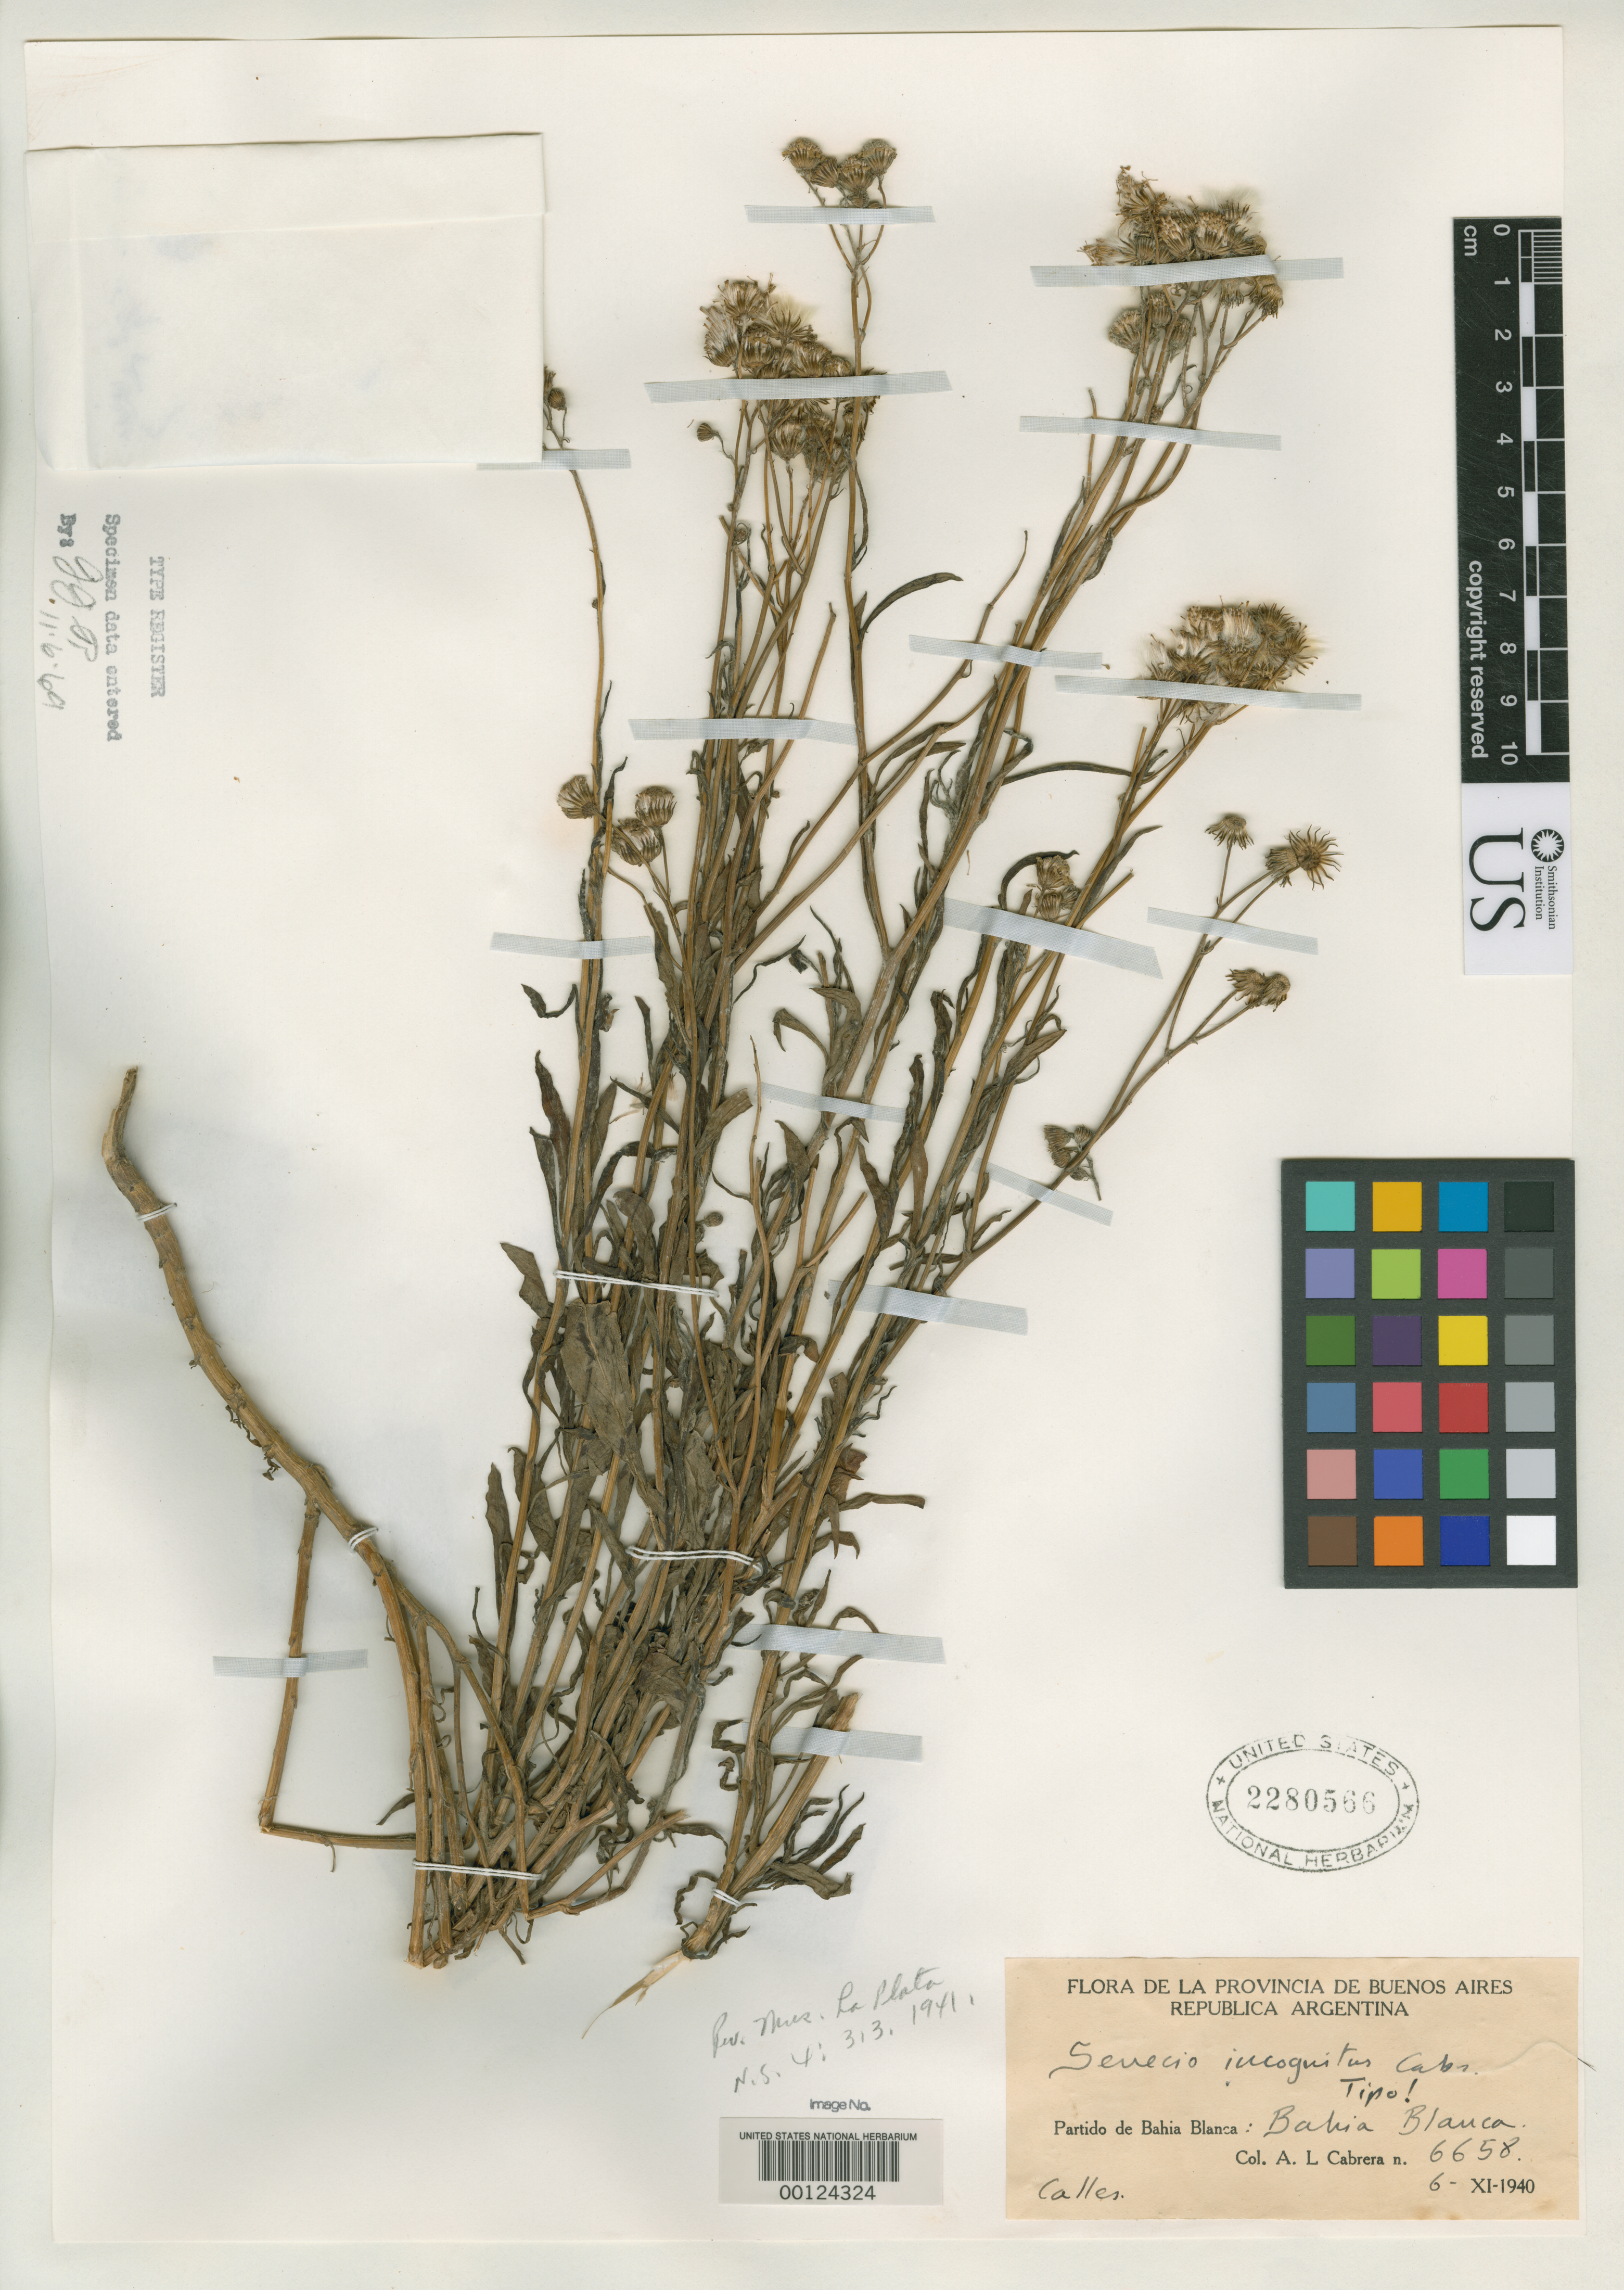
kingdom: Plantae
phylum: Tracheophyta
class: Magnoliopsida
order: Asterales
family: Asteraceae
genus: Senecio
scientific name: Senecio incongnitus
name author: Cabrera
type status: Isotype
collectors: A. L. Cabrera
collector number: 6658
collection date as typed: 06 Nov 1940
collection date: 1940-11-06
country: Argentina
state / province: Buenos Aires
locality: Bahia Blanca.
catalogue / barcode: US 2280566